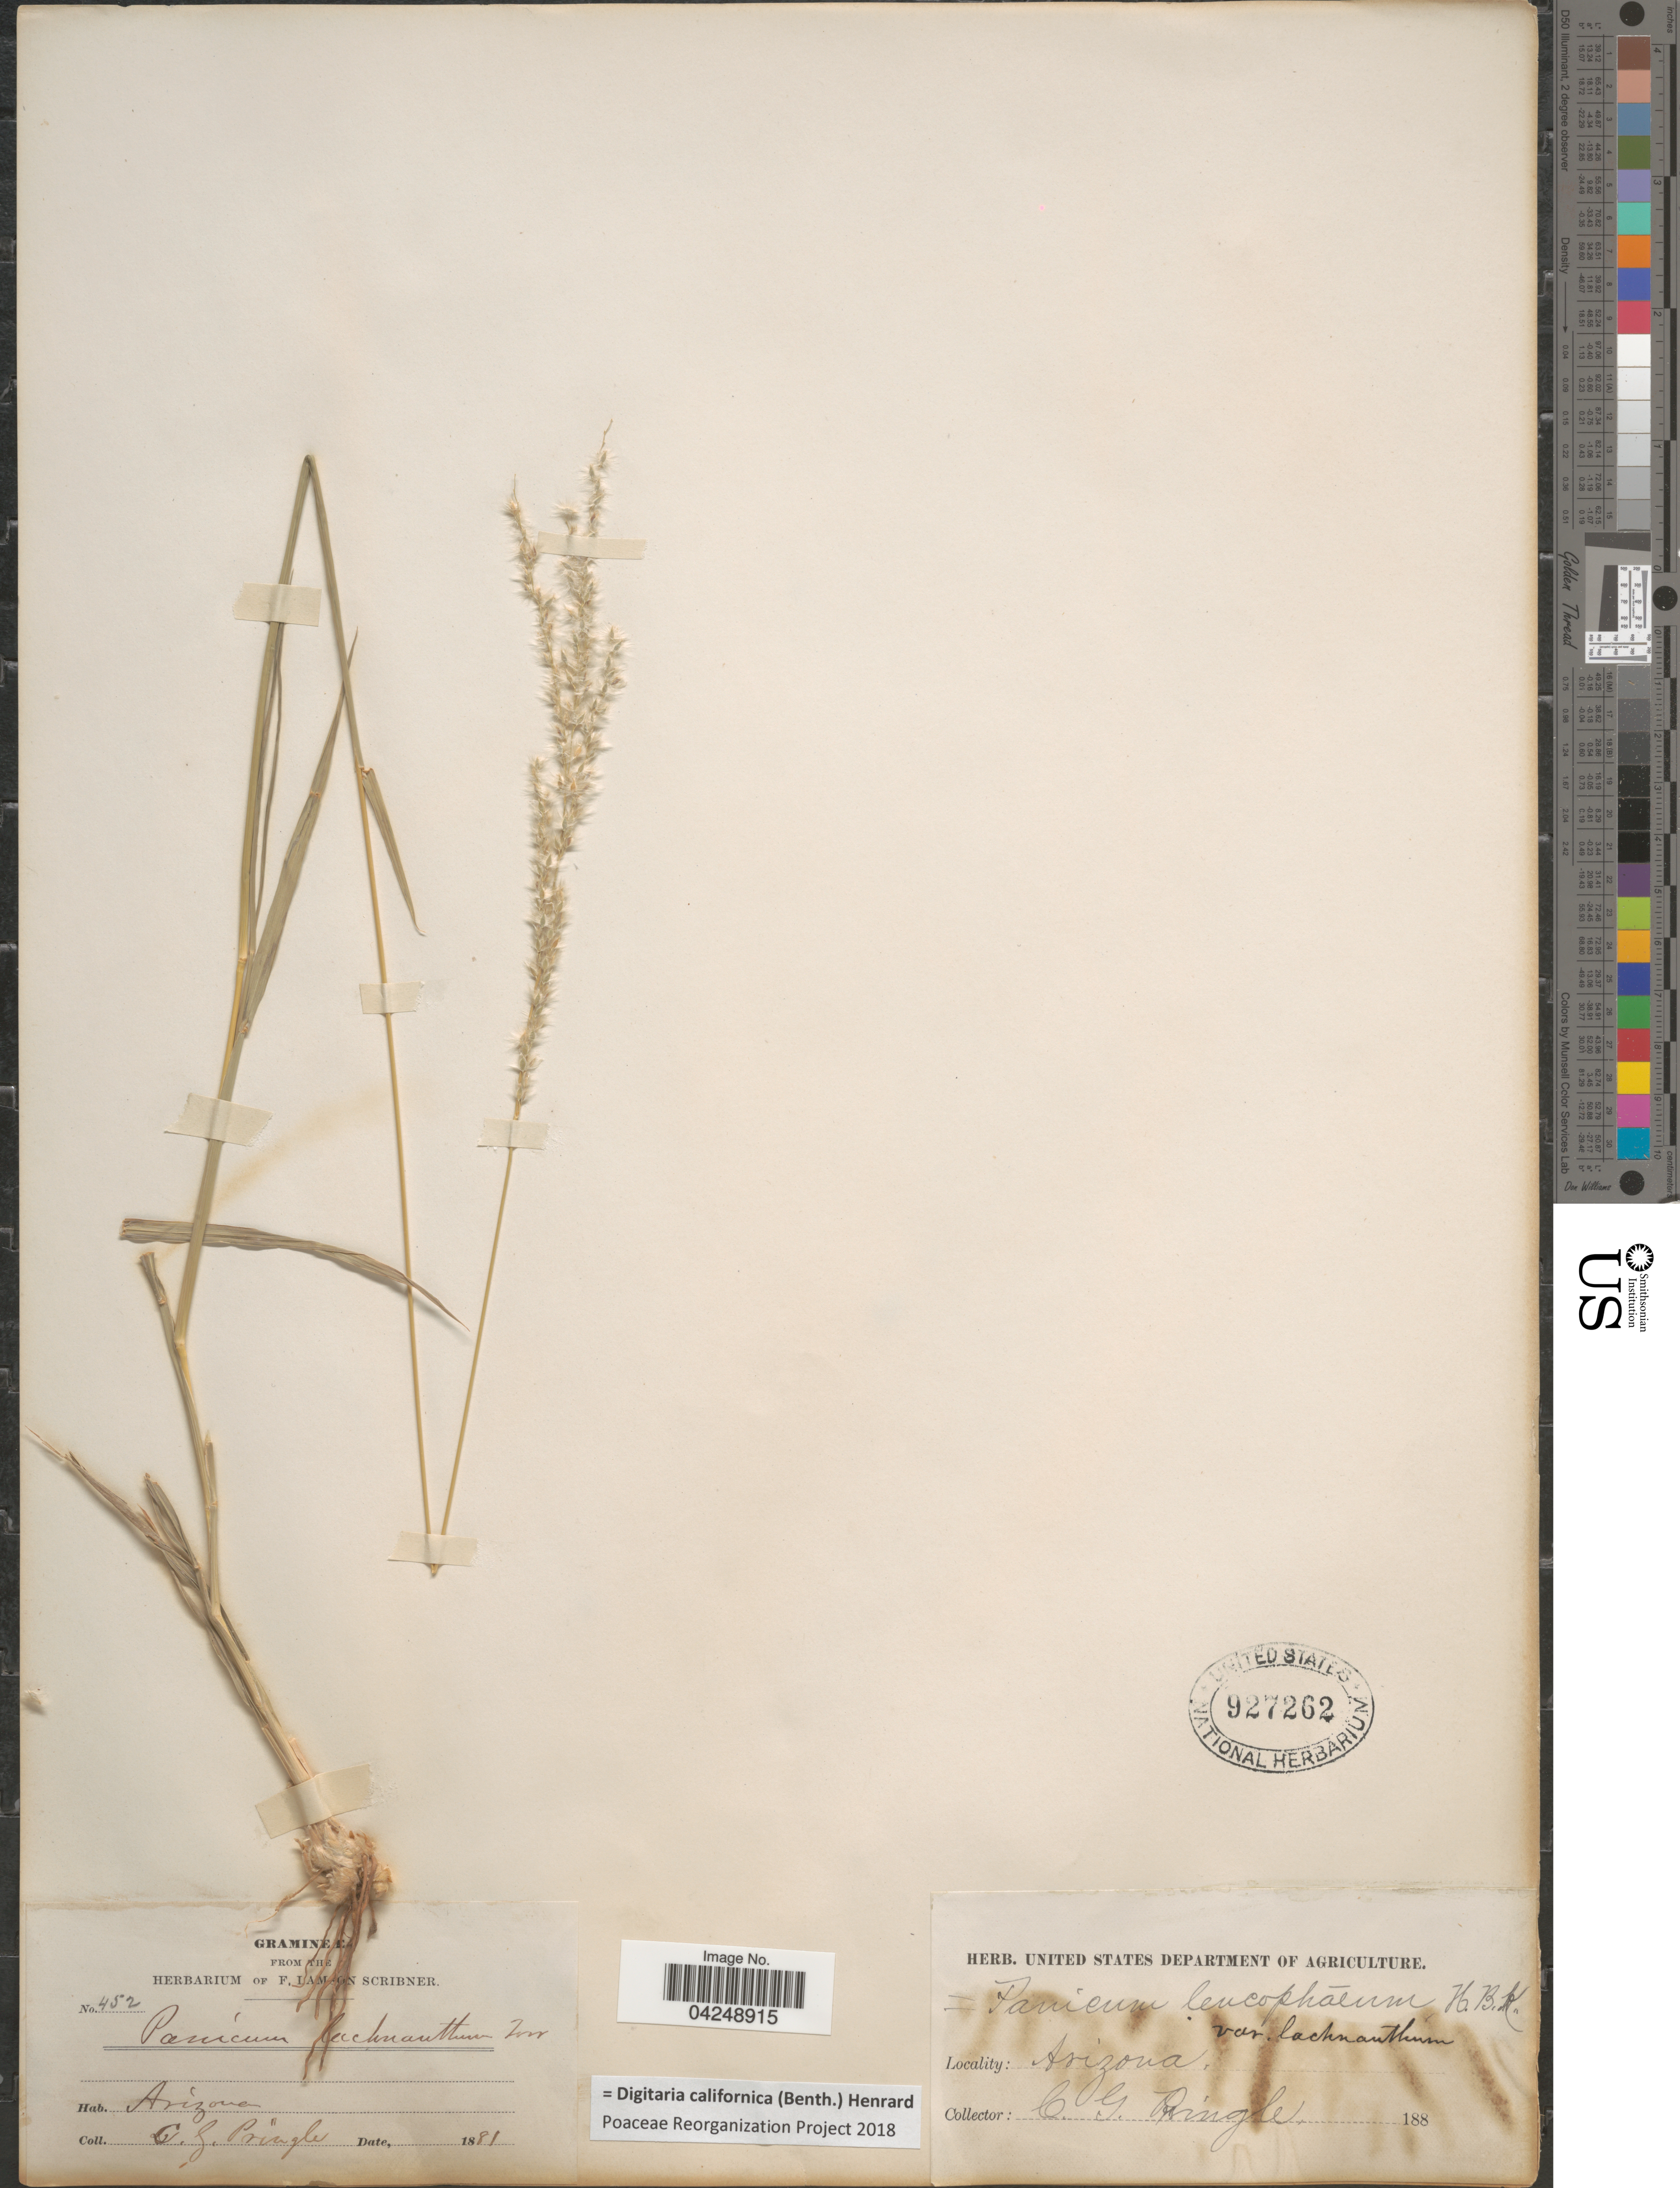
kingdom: Plantae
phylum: Tracheophyta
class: Liliopsida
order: Poales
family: Poaceae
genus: Digitaria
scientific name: Digitaria californica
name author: (Benth.) Henr.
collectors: C. G. Pringle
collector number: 452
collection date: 1881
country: United States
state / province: Arizona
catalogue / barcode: US 927262